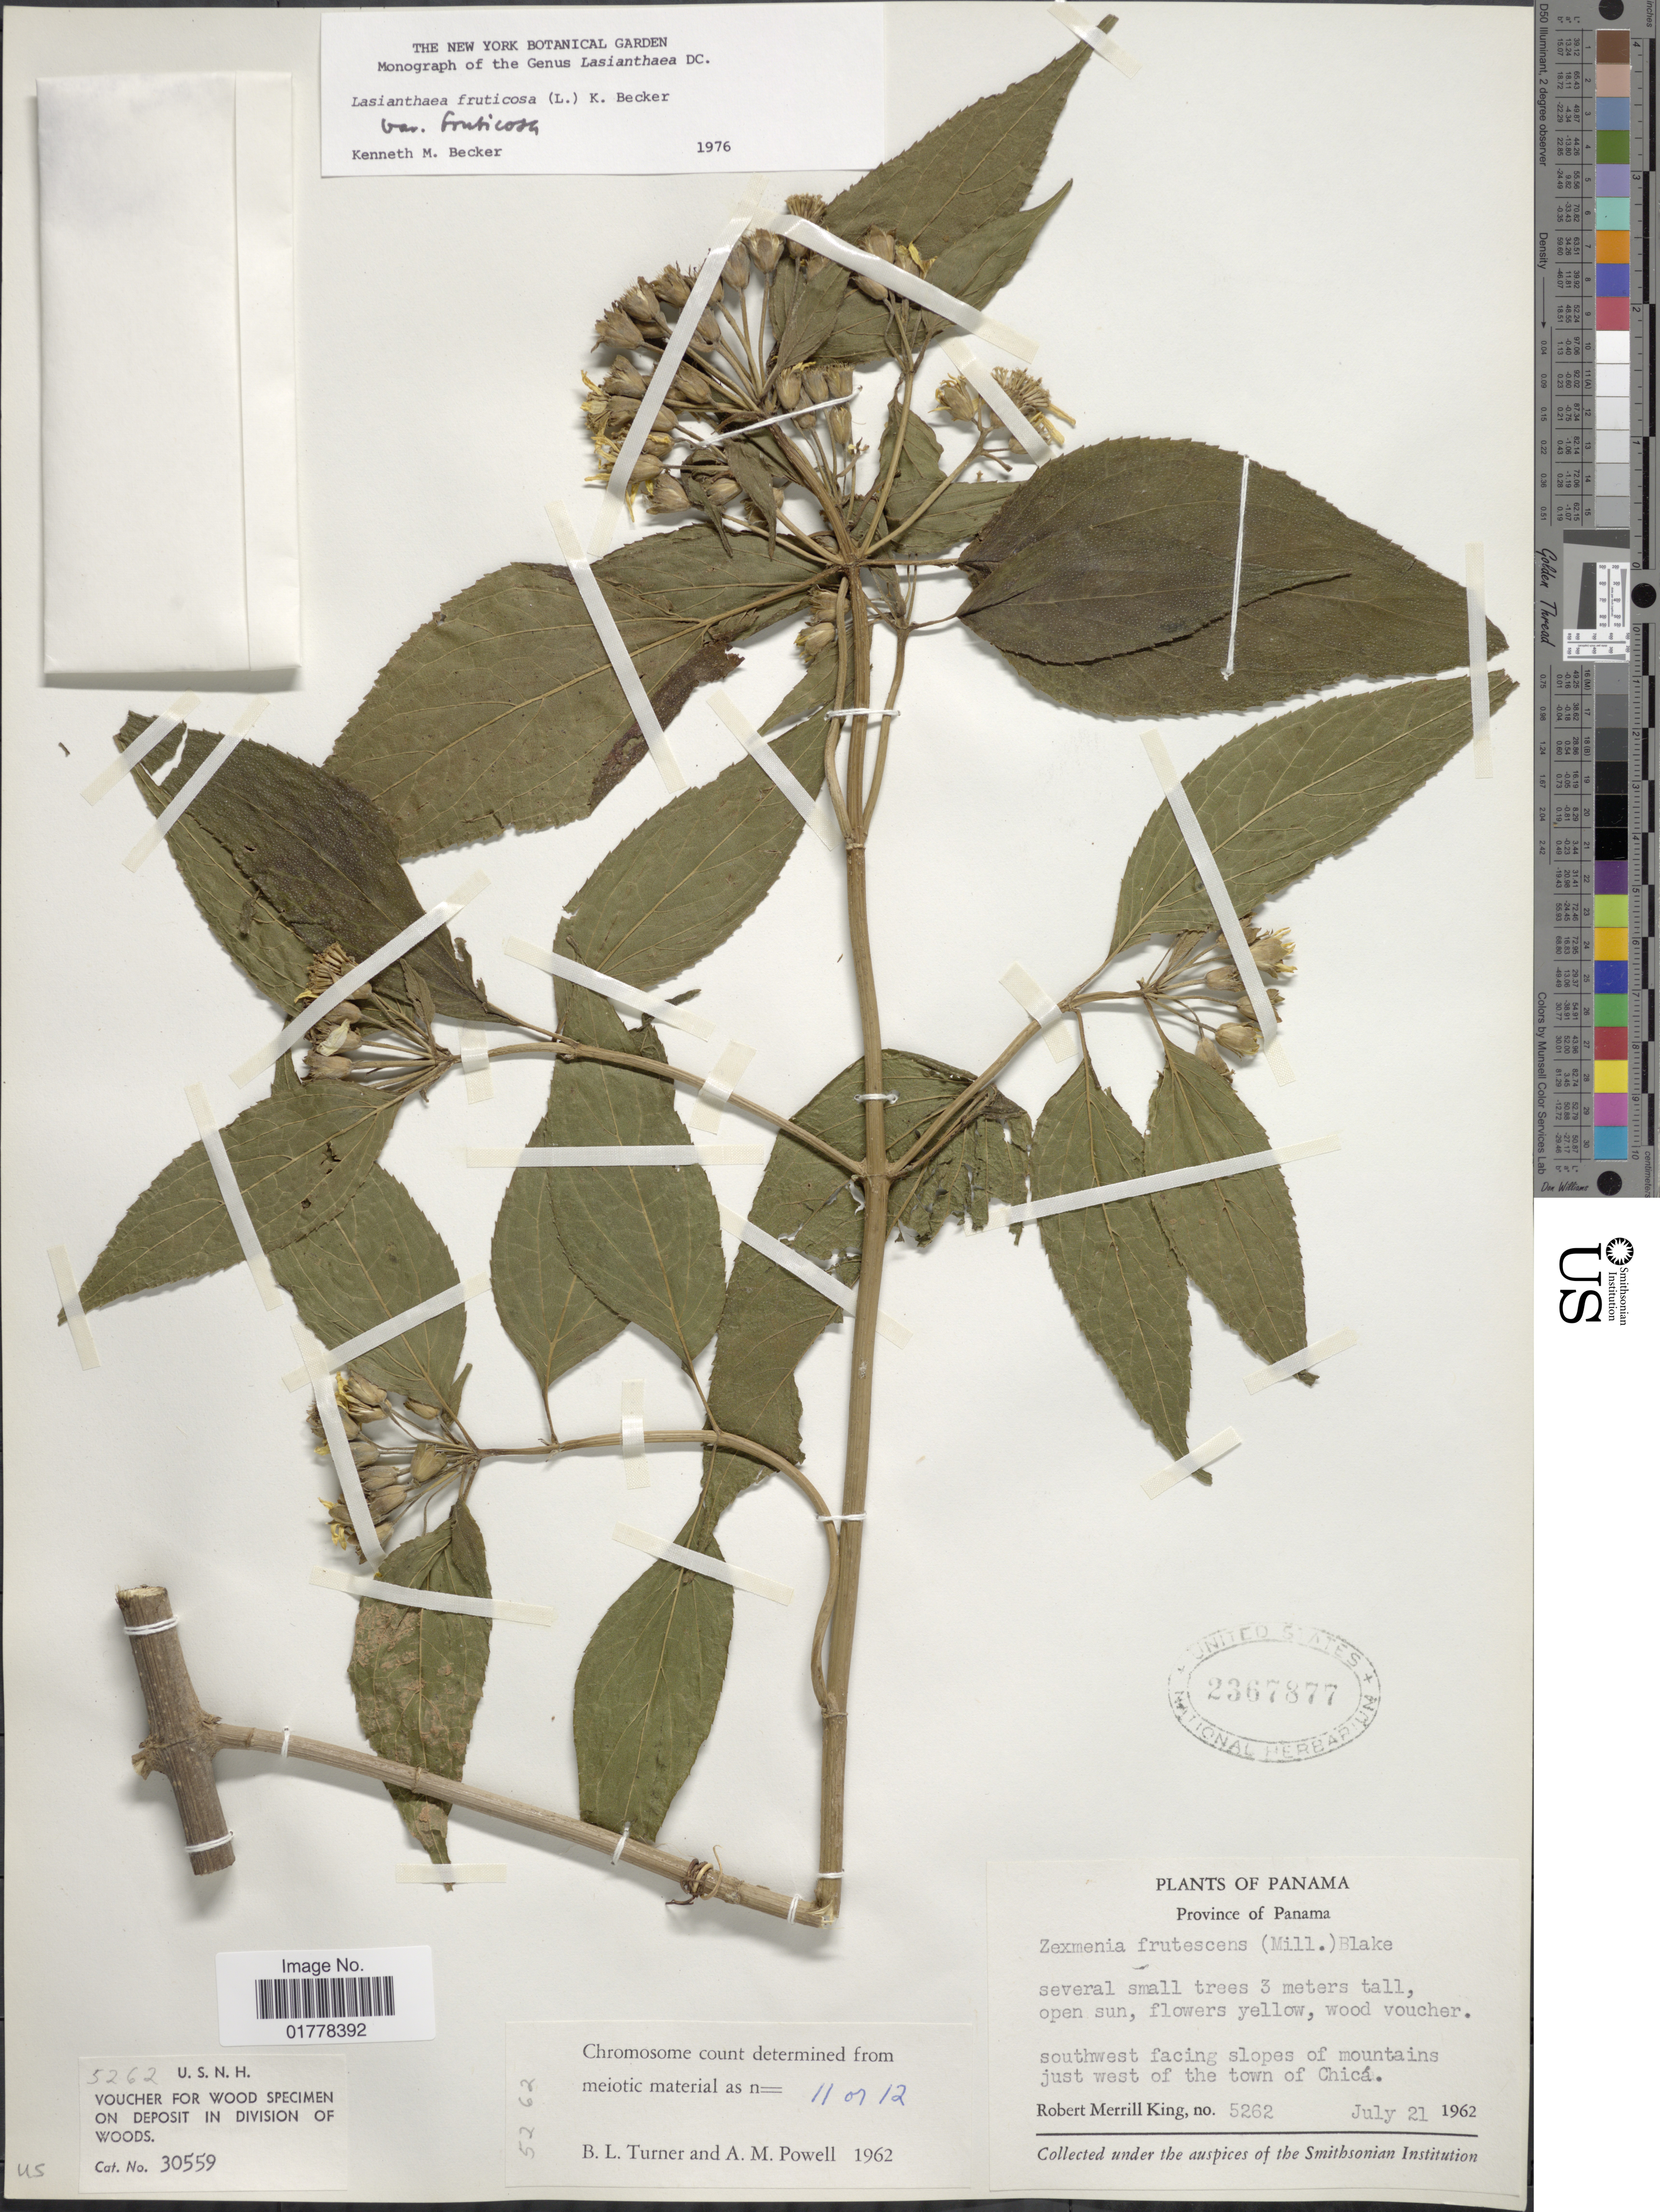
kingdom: Plantae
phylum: Tracheophyta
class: Magnoliopsida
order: Asterales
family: Asteraceae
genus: Lasianthaea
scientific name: Lasianthaea fruticosa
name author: (L.) K.M. Becker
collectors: R. M. King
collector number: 5262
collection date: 1962-07-21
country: Panama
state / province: Panamá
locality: Panama. Province of Panama. Southwest of facing slopes of mountains just west of the town of Chicá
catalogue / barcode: US 2367877